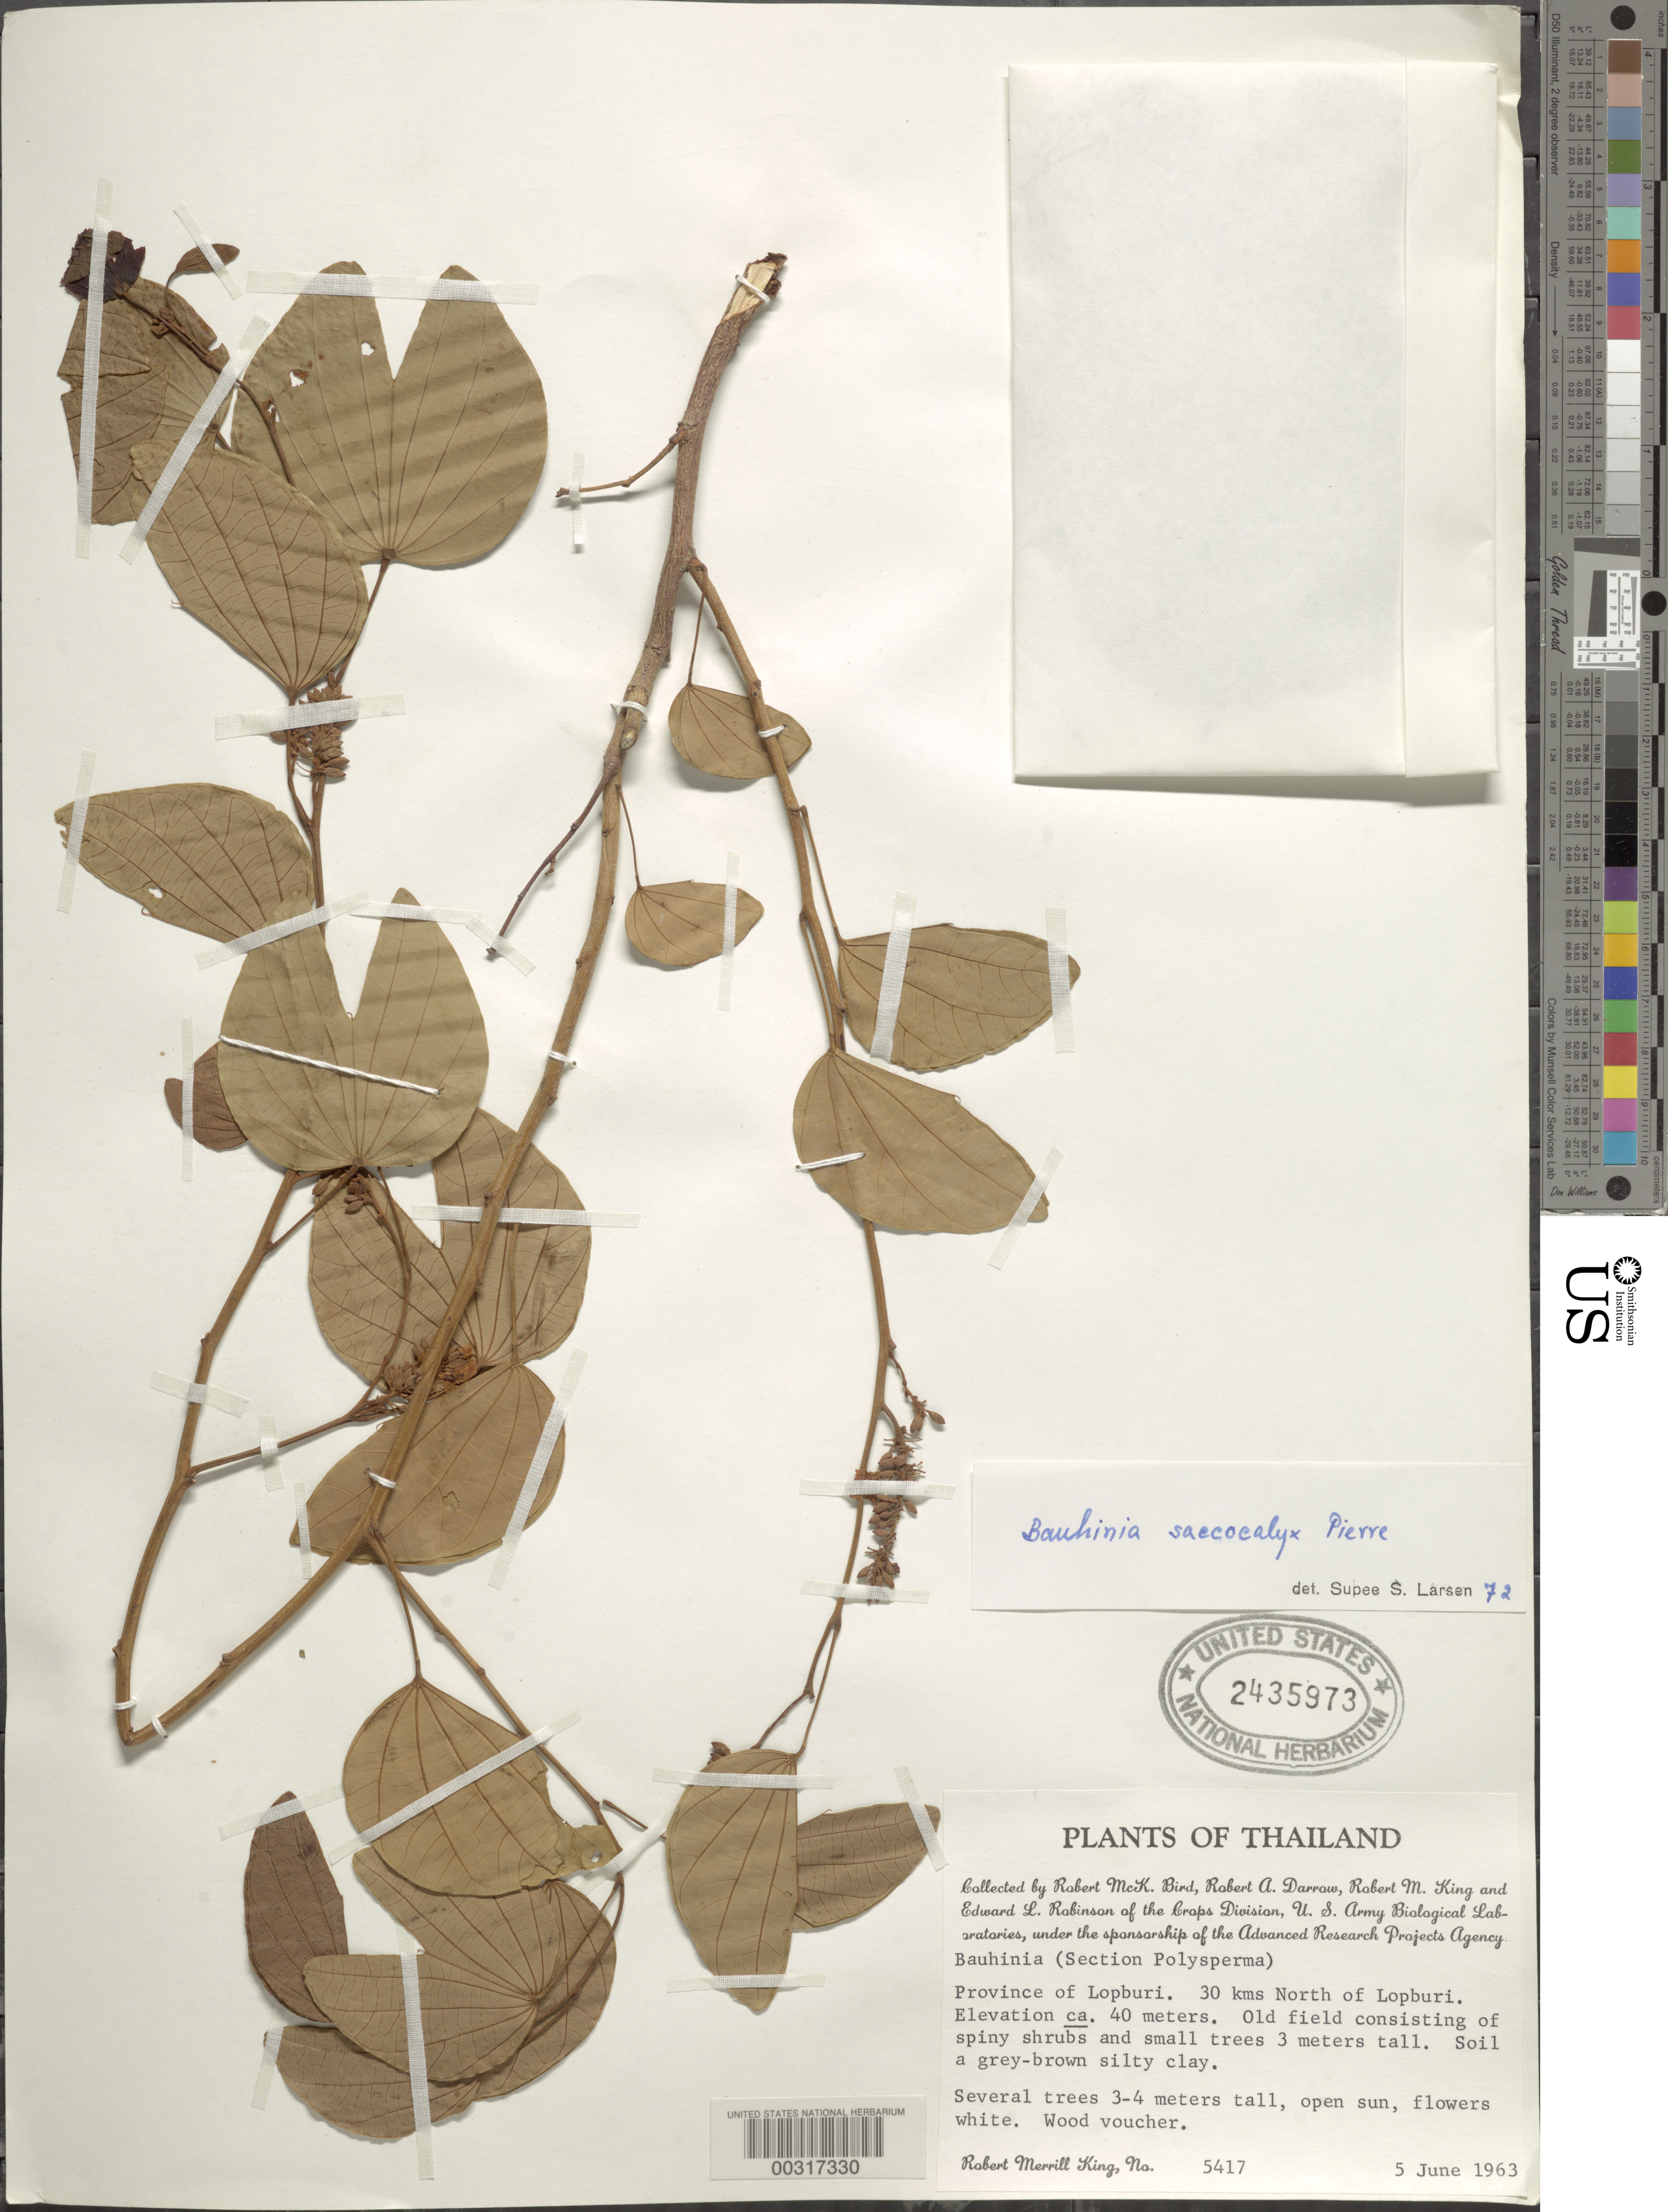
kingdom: Plantae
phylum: Tracheophyta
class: Magnoliopsida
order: Fabales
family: Fabaceae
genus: Bauhinia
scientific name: Bauhinia saccocalyx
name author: Pierre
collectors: R. M. King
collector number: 5417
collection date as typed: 05 Jun 1963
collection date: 1963-06-05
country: Thailand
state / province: Lop Buri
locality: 30 km n of lopburi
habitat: Old field; grey-brown silty clay soil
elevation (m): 40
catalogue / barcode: US 2435973